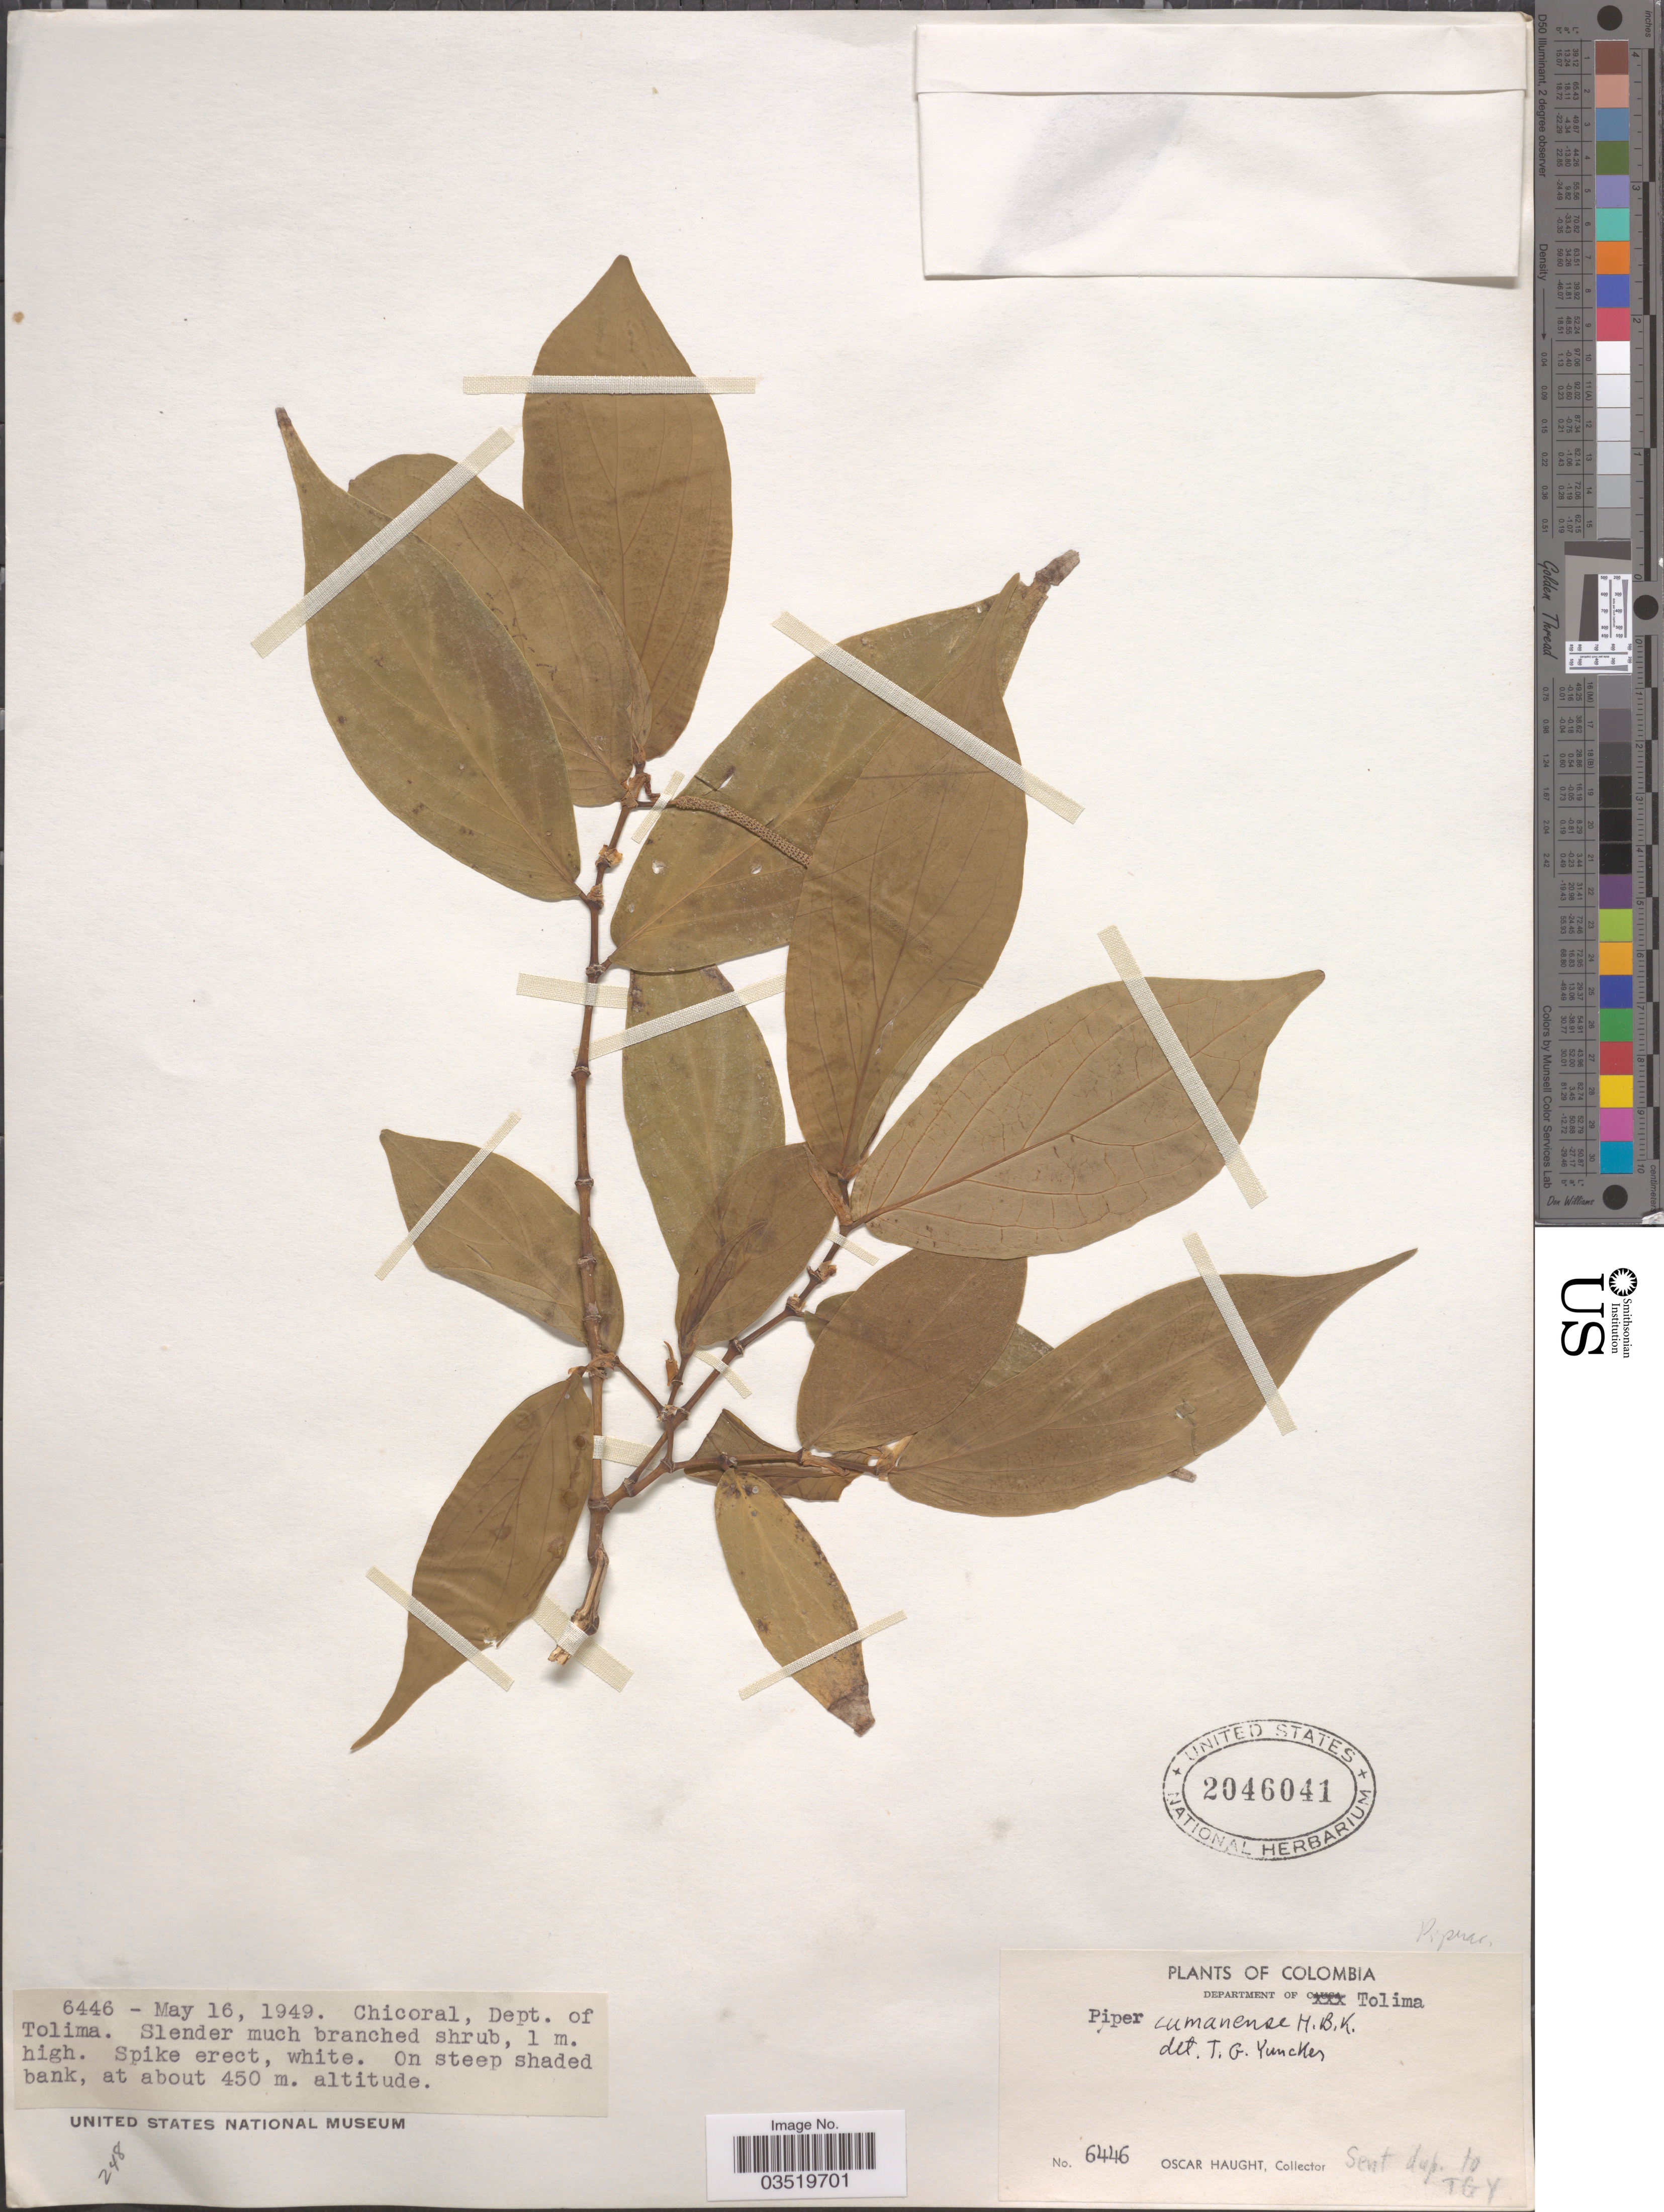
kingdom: Plantae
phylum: Tracheophyta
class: Magnoliopsida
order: Piperales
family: Piperaceae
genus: Piper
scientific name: Piper cumanense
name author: Kunth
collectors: O. L. Haught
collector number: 6446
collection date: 1949-05-16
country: Colombia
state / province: Tolima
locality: Department of Tolima. Chicoral.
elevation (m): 450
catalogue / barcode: US 2046041